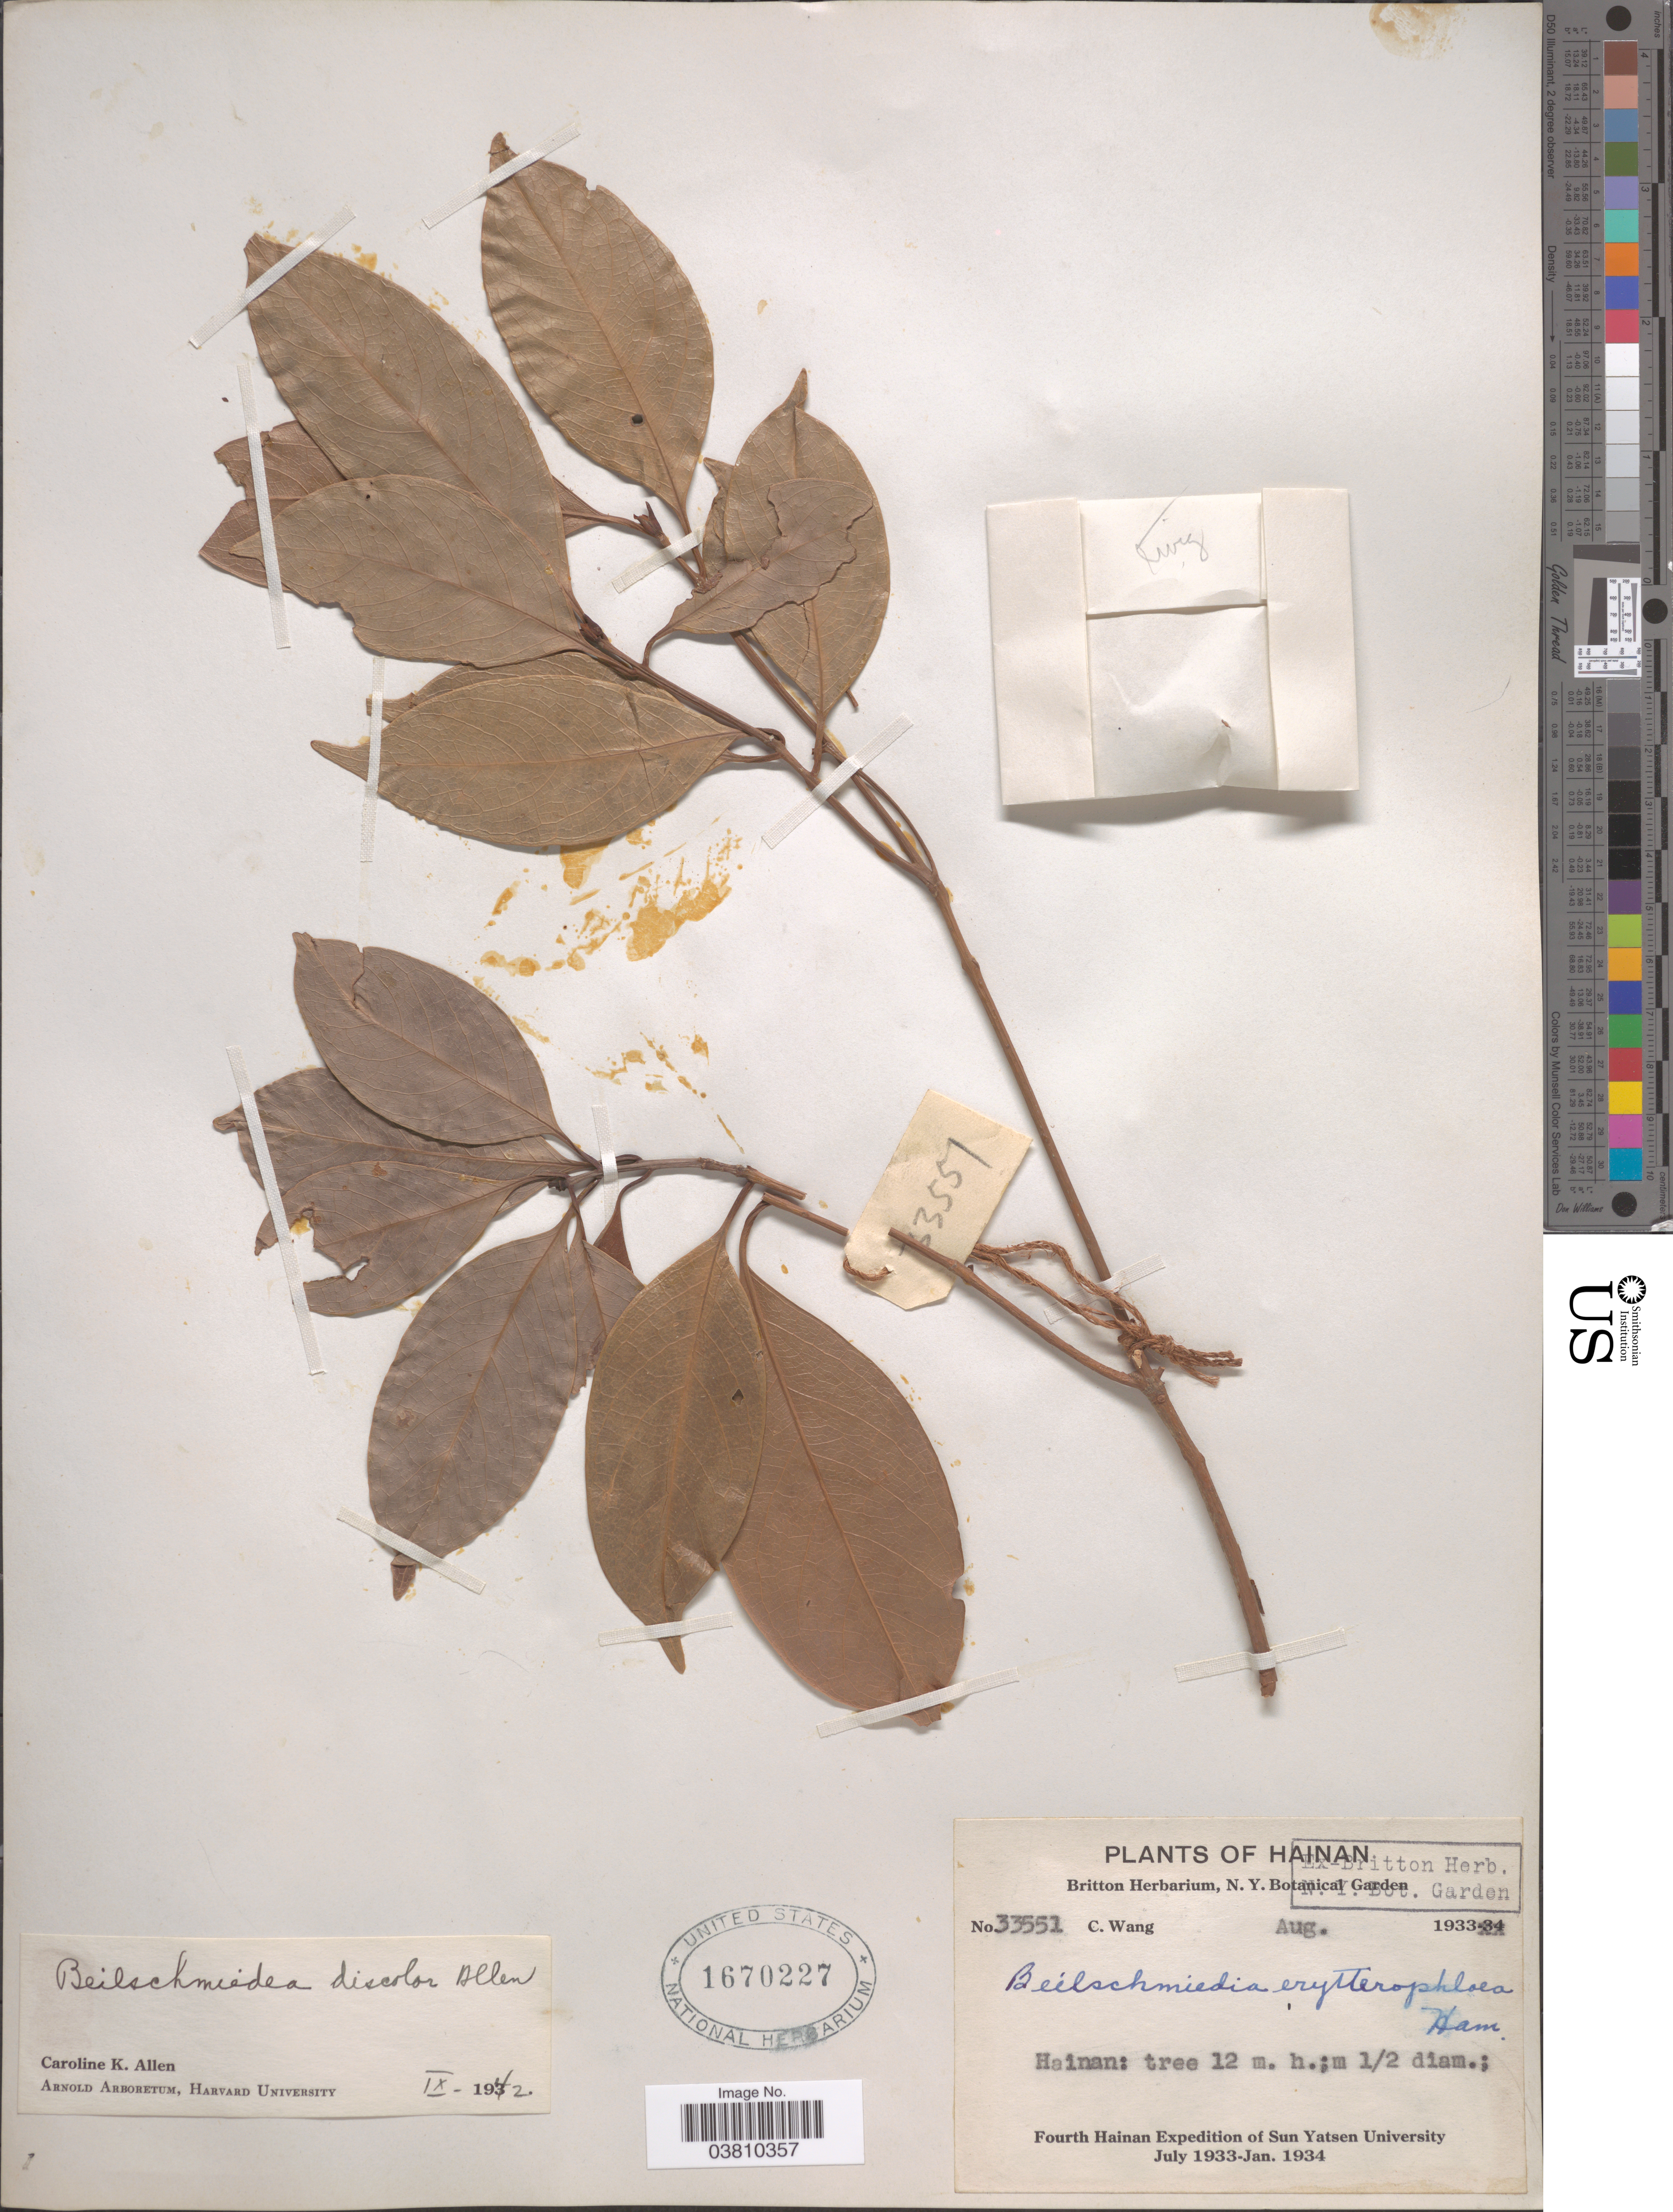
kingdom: Plantae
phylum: Tracheophyta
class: Magnoliopsida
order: Laurales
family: Lauraceae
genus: Beilschmiedia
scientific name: Beilschmiedia discolor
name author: C.K. Allen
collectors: C. Wang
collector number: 33551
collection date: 1933-08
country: China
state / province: Hainan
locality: Hainan.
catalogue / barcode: US 1670227